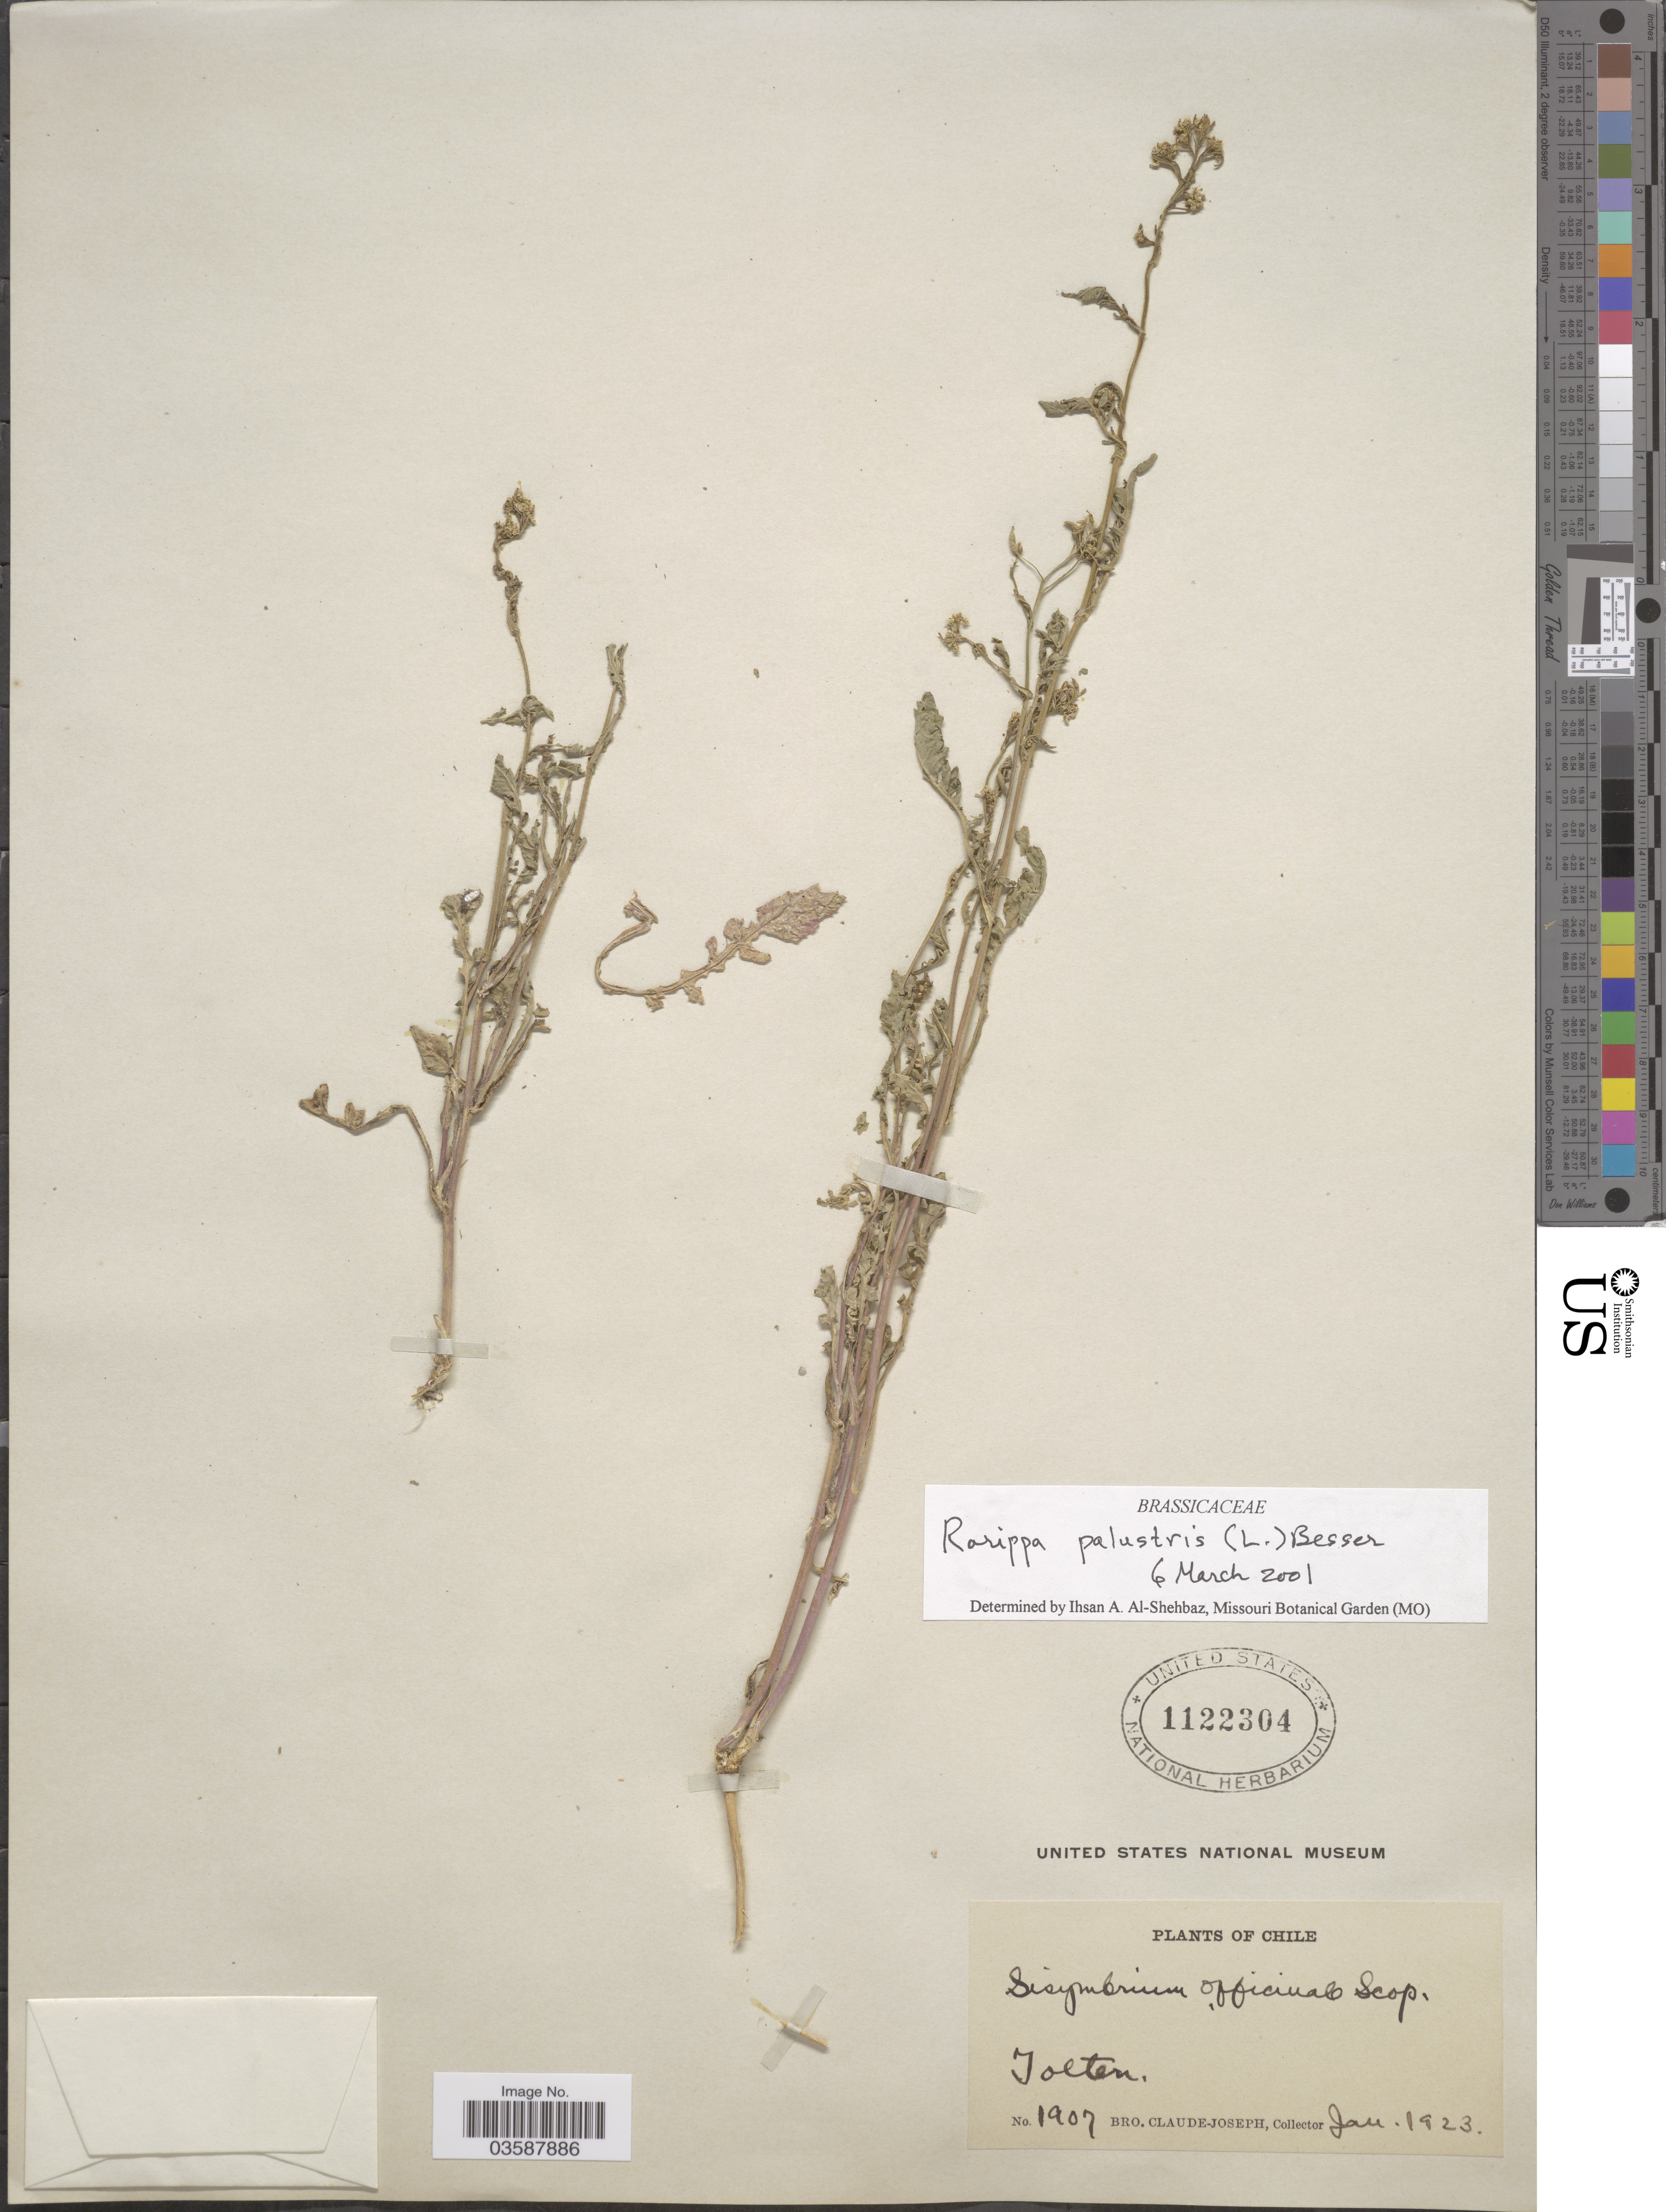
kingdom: Plantae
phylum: Tracheophyta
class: Magnoliopsida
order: Brassicales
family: Brassicaceae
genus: Rorippa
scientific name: Rorippa palustris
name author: (L.) Besser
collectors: Bro. Claude-Joseph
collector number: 1907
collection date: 1923-01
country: Chile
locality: Jolten.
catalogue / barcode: US 1122304